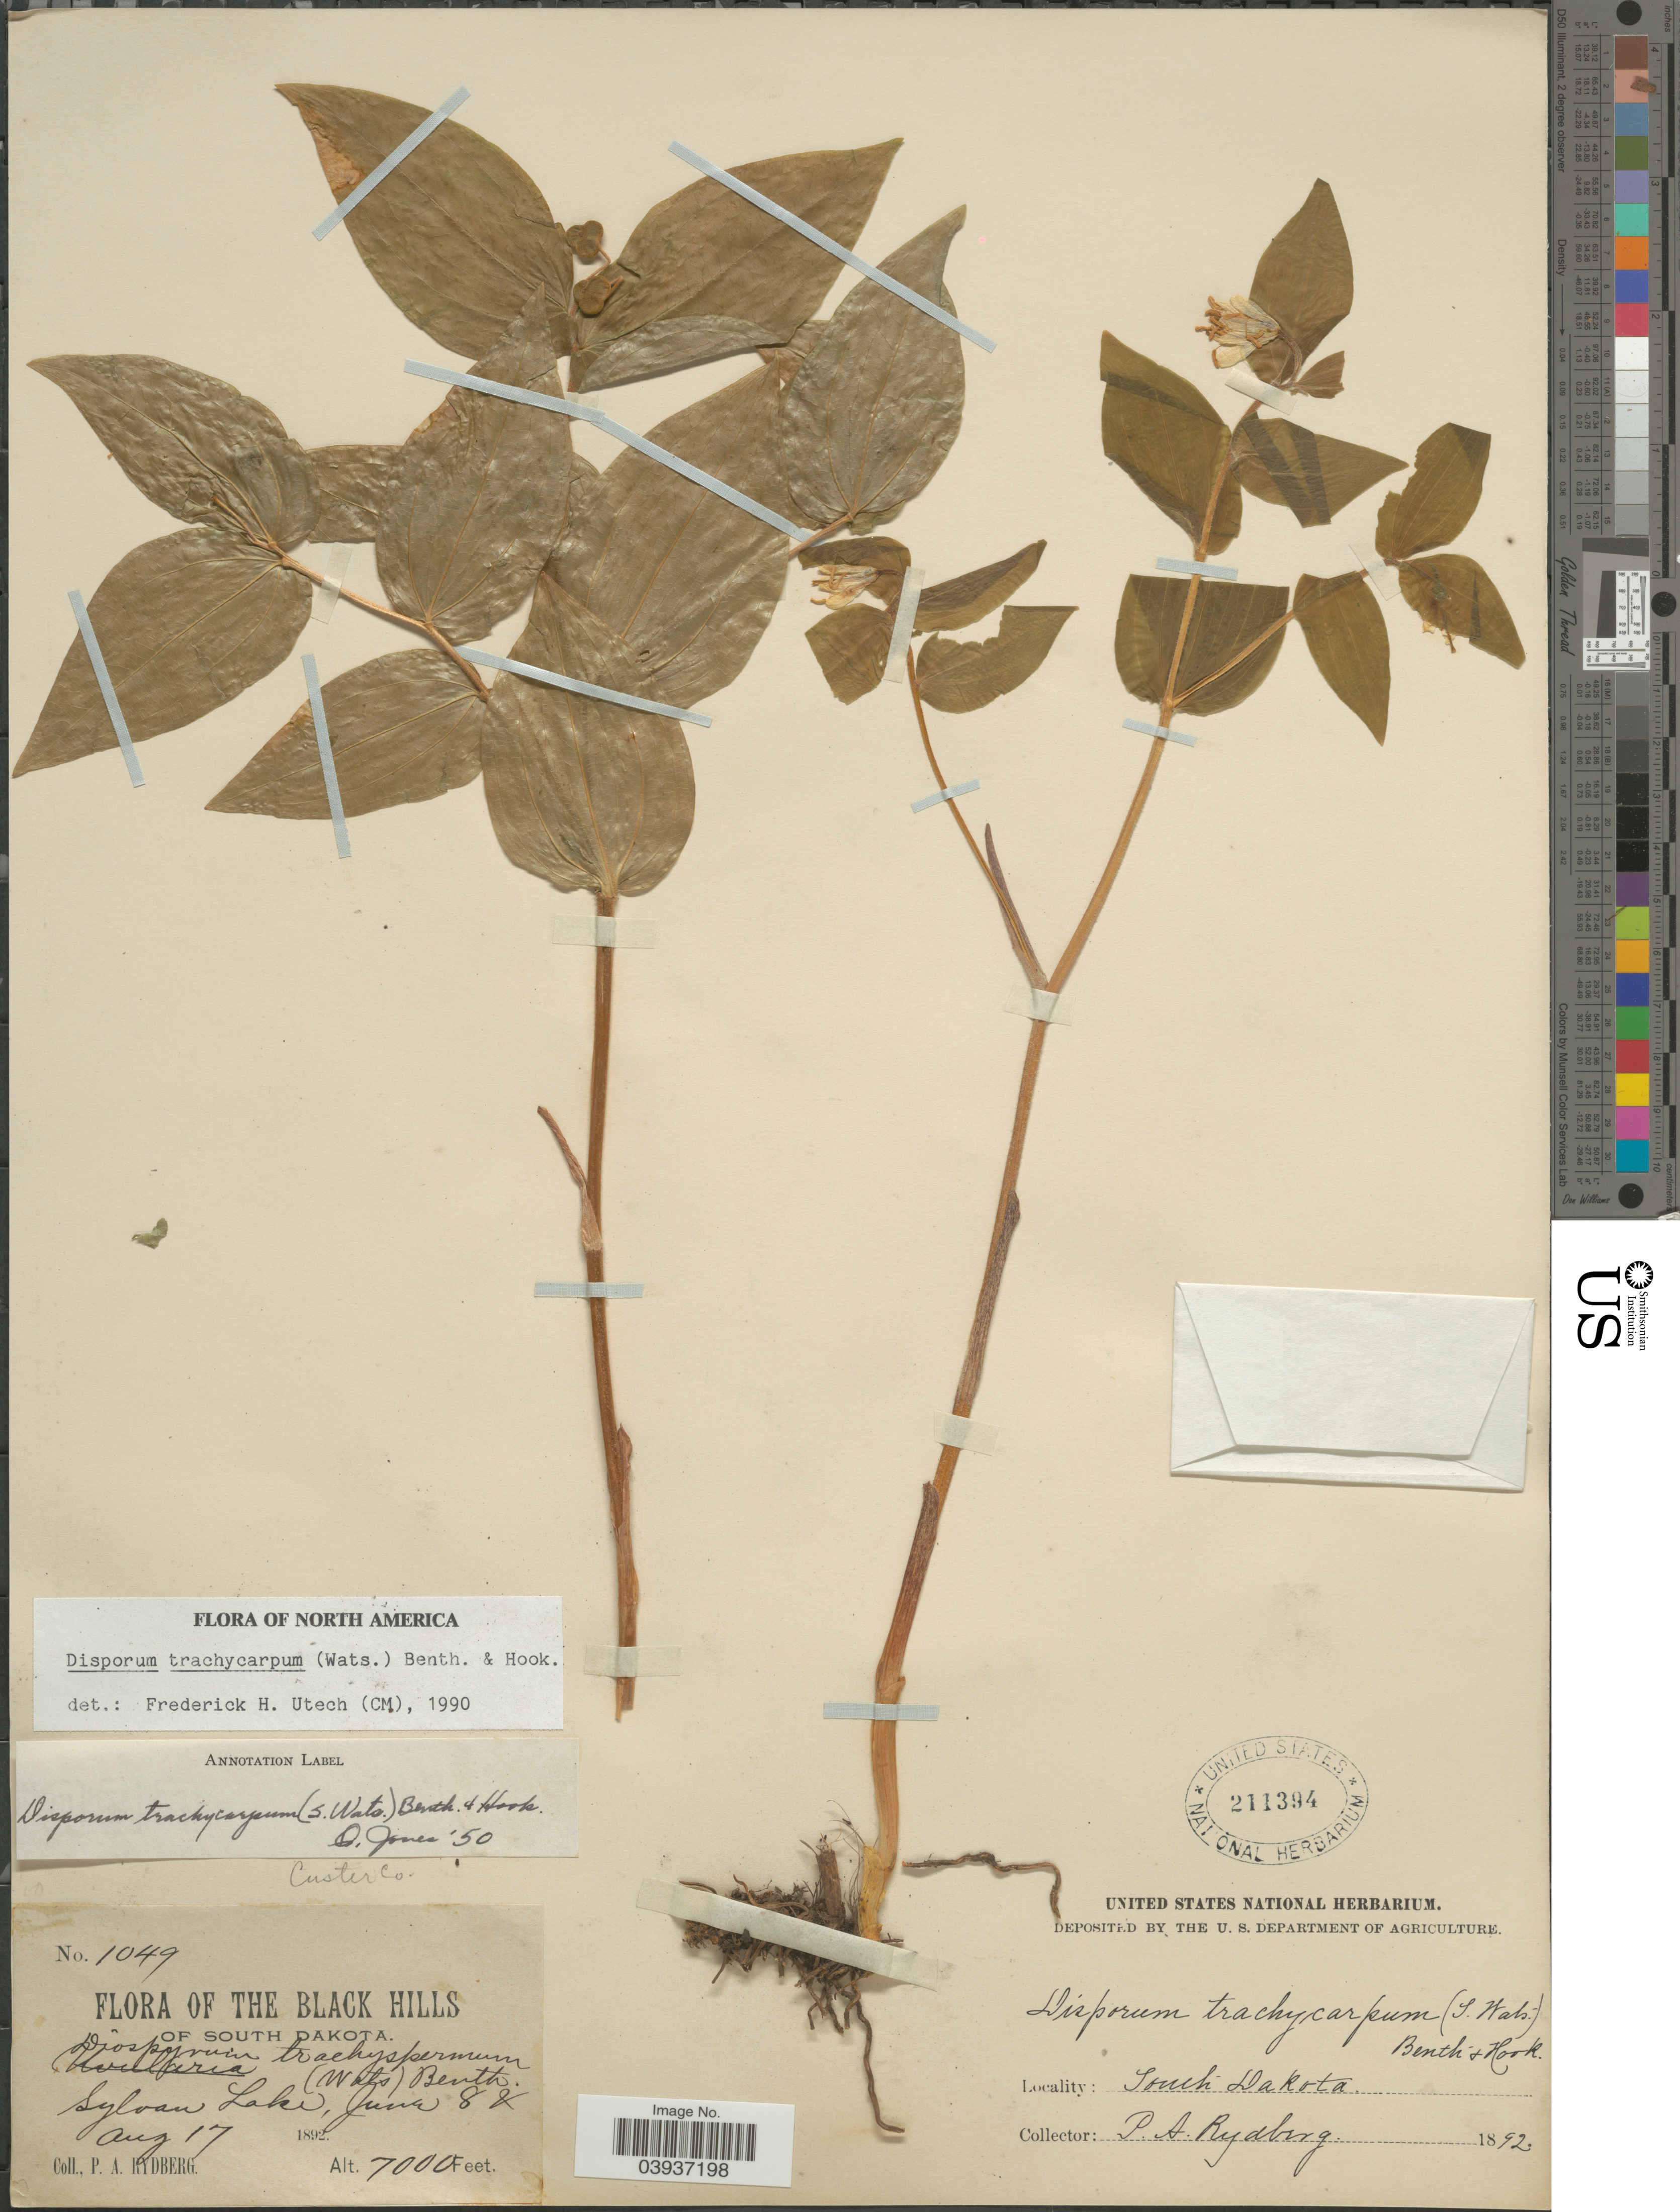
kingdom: Plantae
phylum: Tracheophyta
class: Liliopsida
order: Liliales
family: Colchicaceae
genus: Disporum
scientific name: Disporum trachycarpum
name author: (S. Watson) Benth. & Hook. f.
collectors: P. A. Rydberg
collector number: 1049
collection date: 1892-06-08/1892-08-17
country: United States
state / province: South Dakota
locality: Custer Co. The Black Hills of South Dakota. Sylvan Lake.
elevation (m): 2134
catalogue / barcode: US 211394